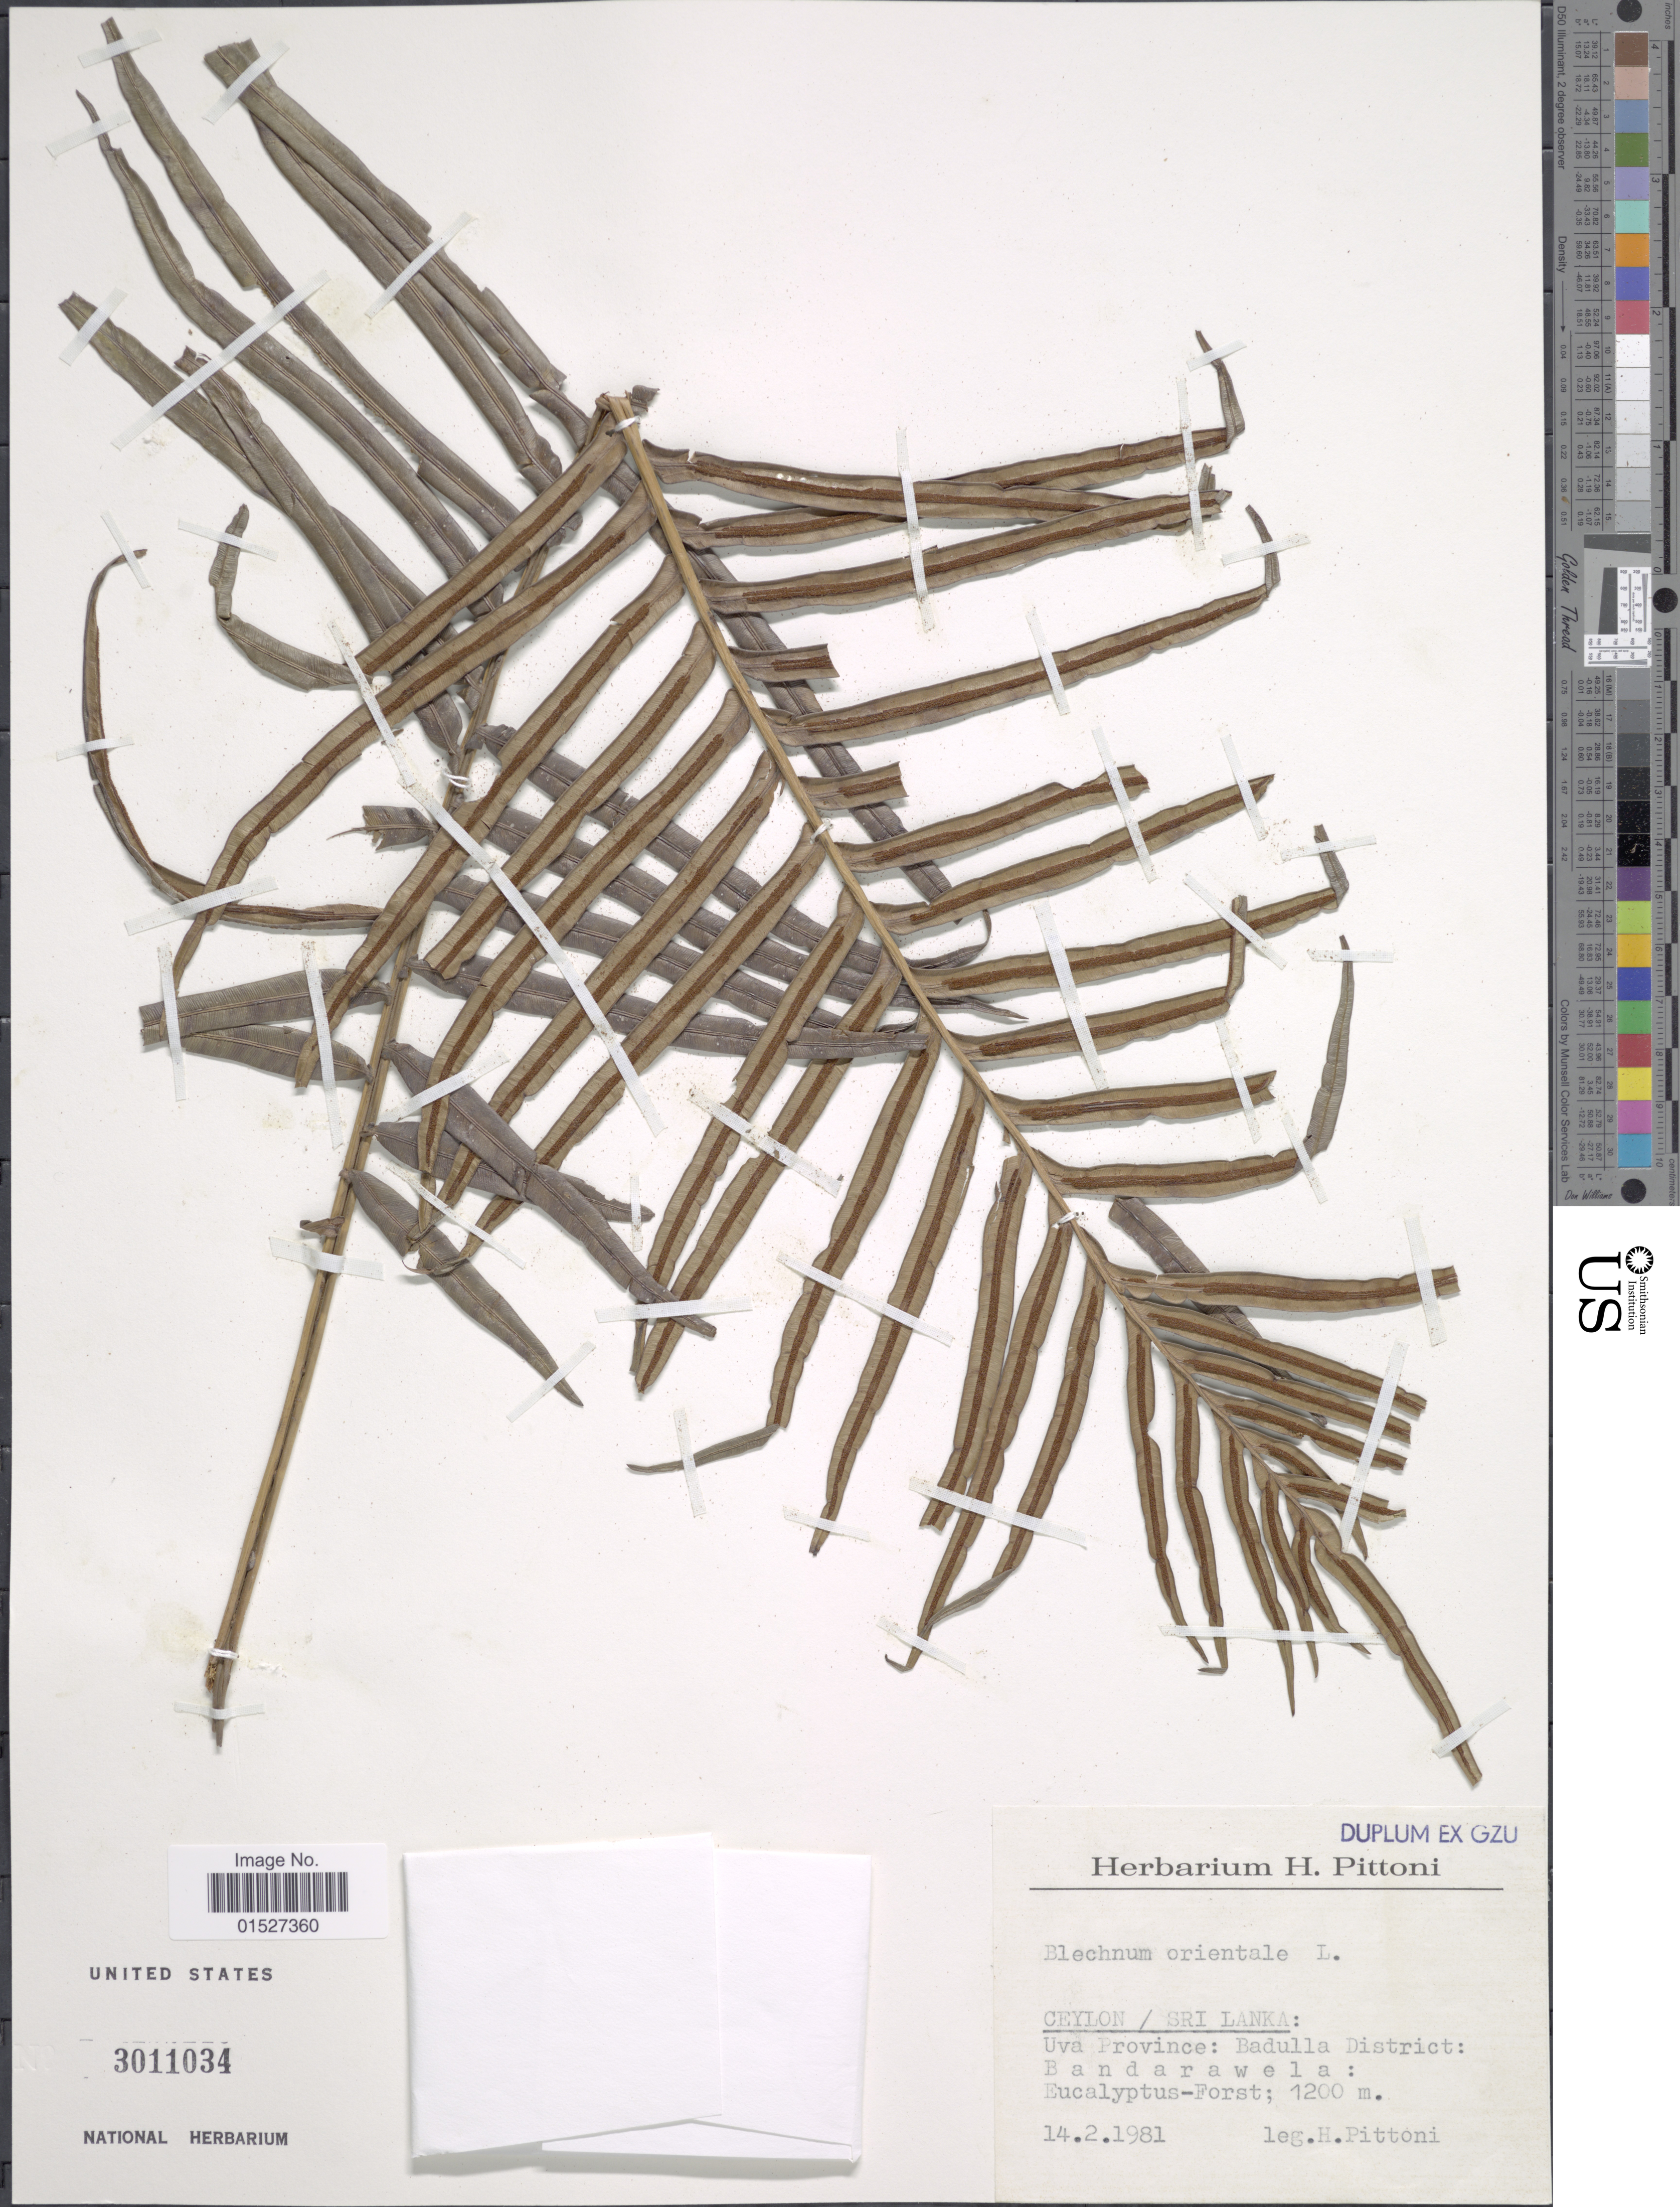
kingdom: Plantae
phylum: Tracheophyta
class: Polypodiopsida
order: Polypodiales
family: Blechnaceae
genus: Blechnum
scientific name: Blechnum orientale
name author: L.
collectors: H. Pittoni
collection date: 1981-02-14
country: Sri Lanka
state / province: Uva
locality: Ceylon: Uva Province: Badulla District. Bandarawela.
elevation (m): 1200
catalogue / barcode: US 3011034